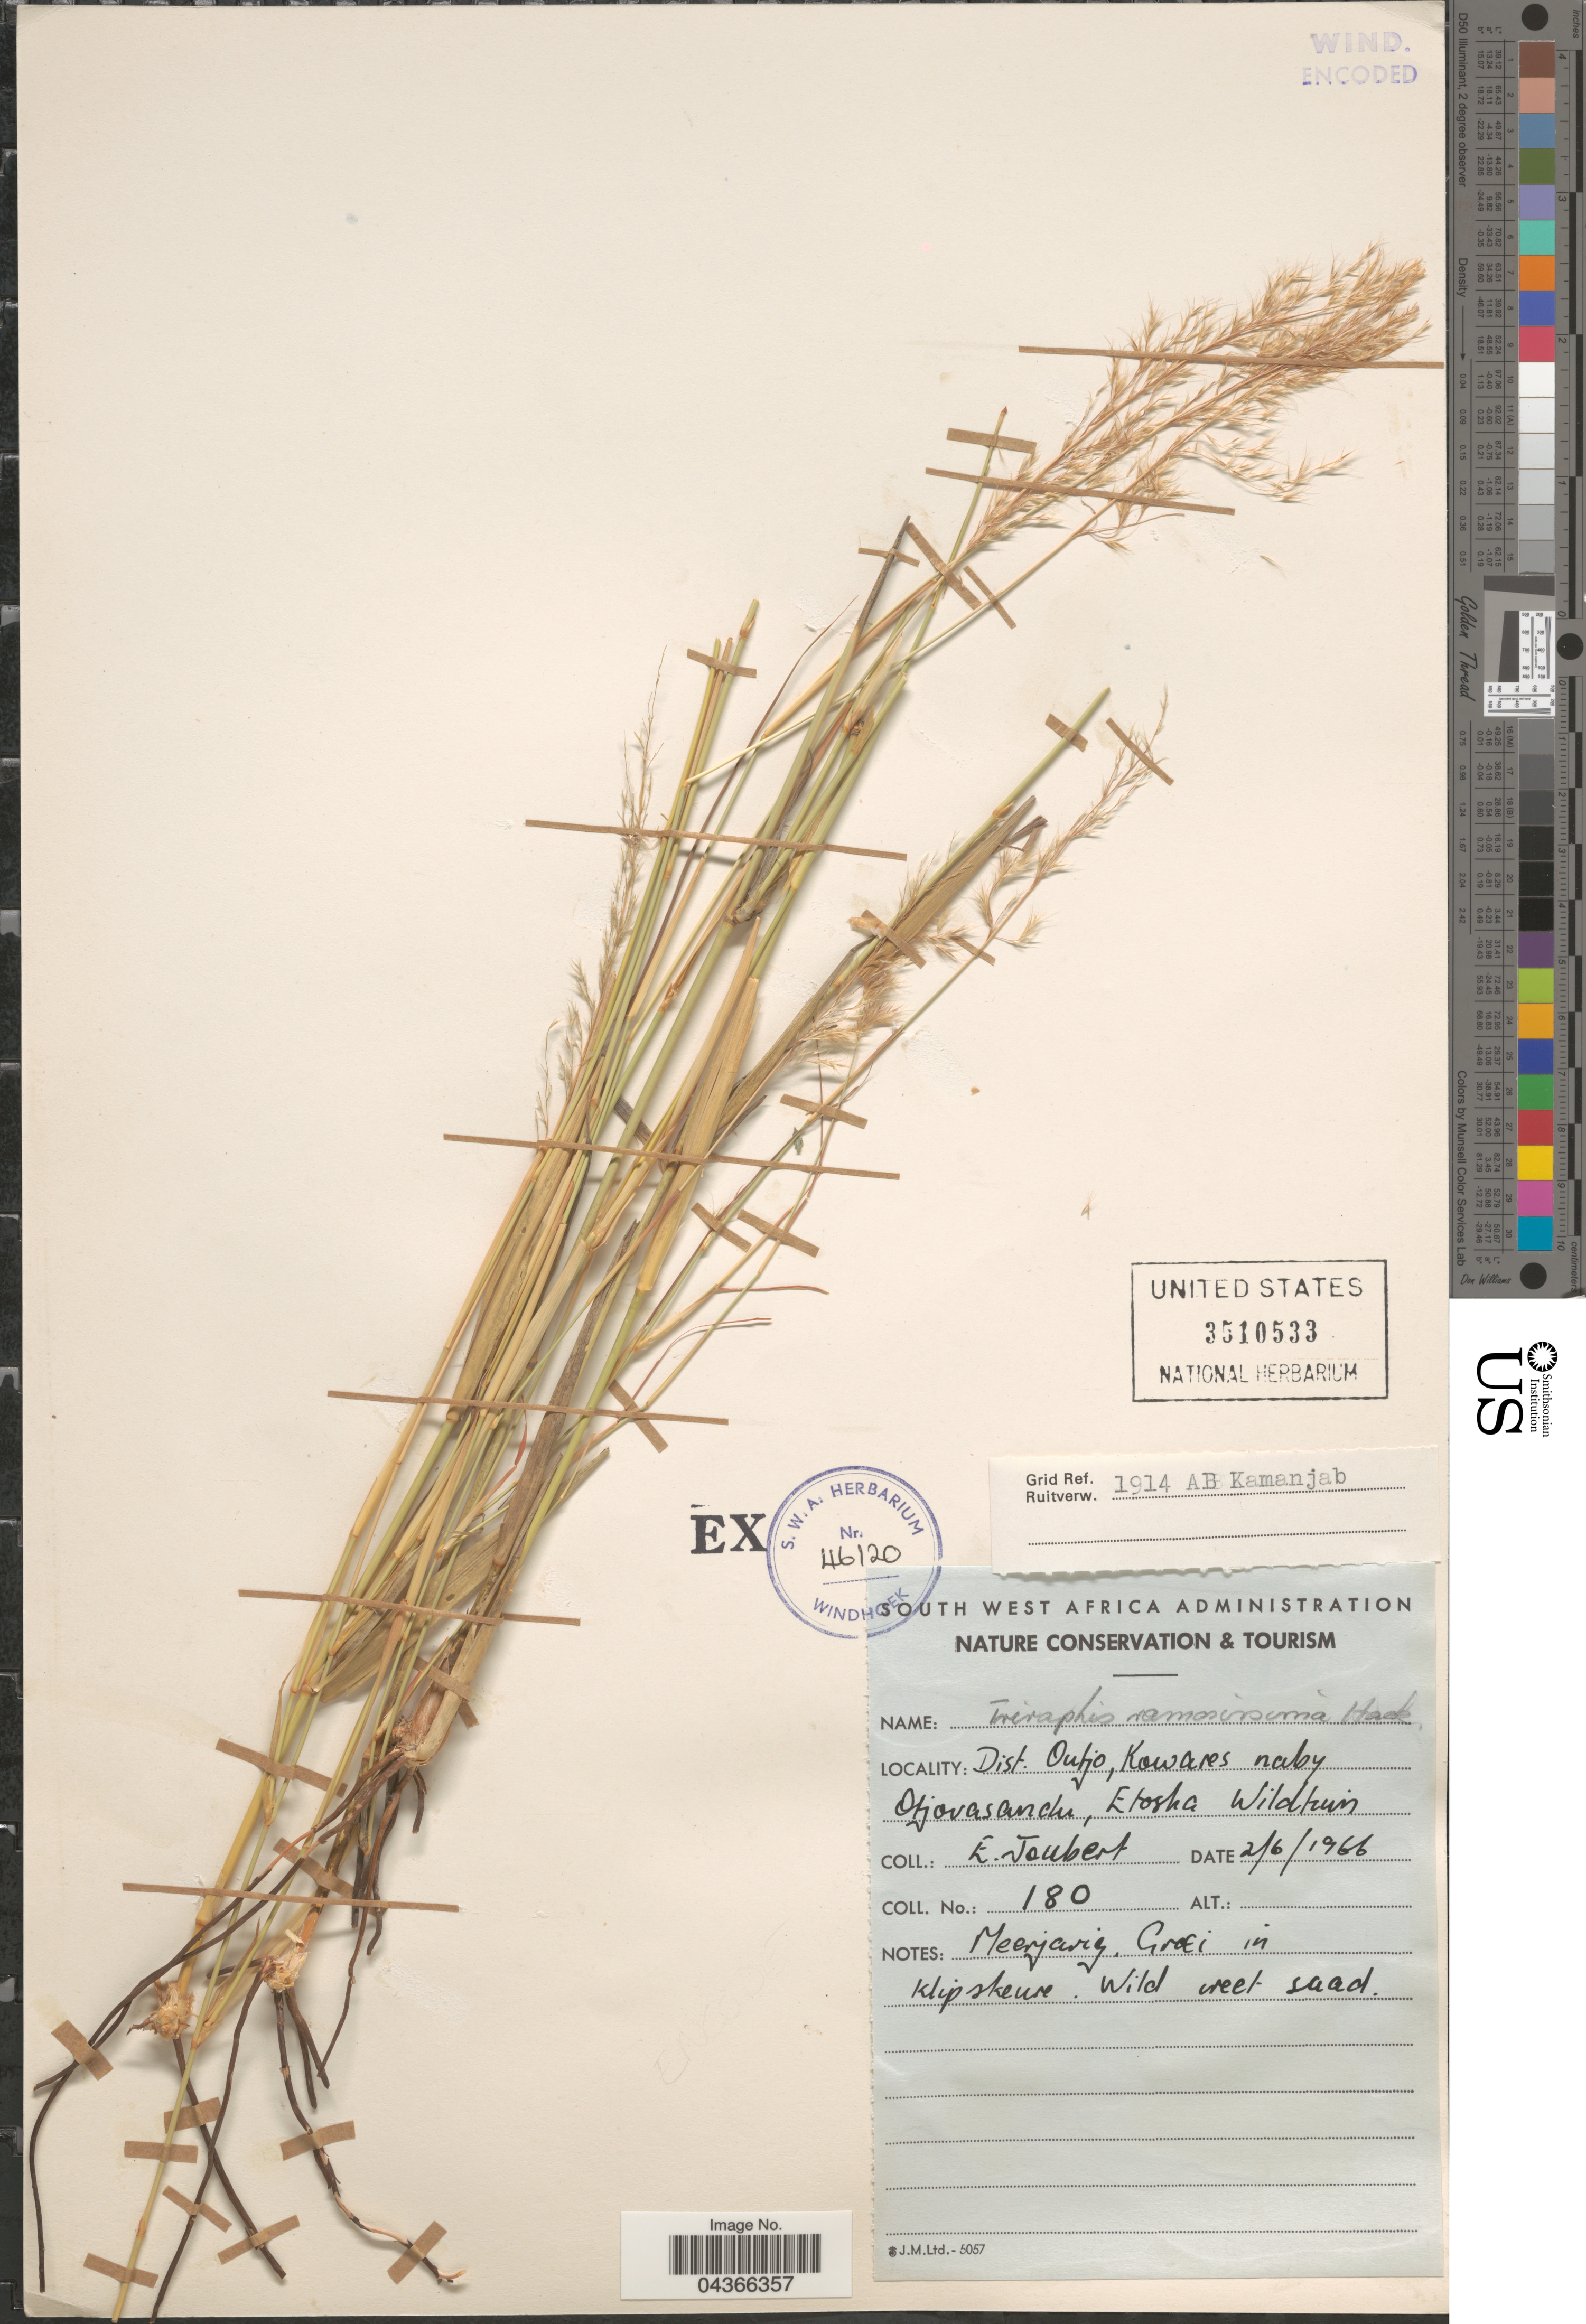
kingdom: Plantae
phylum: Tracheophyta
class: Liliopsida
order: Poales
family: Poaceae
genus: Triraphis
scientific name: Triraphis ramosissima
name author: Hack.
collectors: E. Joubert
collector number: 180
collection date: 1966-06-02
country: Namibia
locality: Dist. Outjo, Kowares naby Otjovasandu, Etosha Wildtuin.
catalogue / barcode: US 3510533